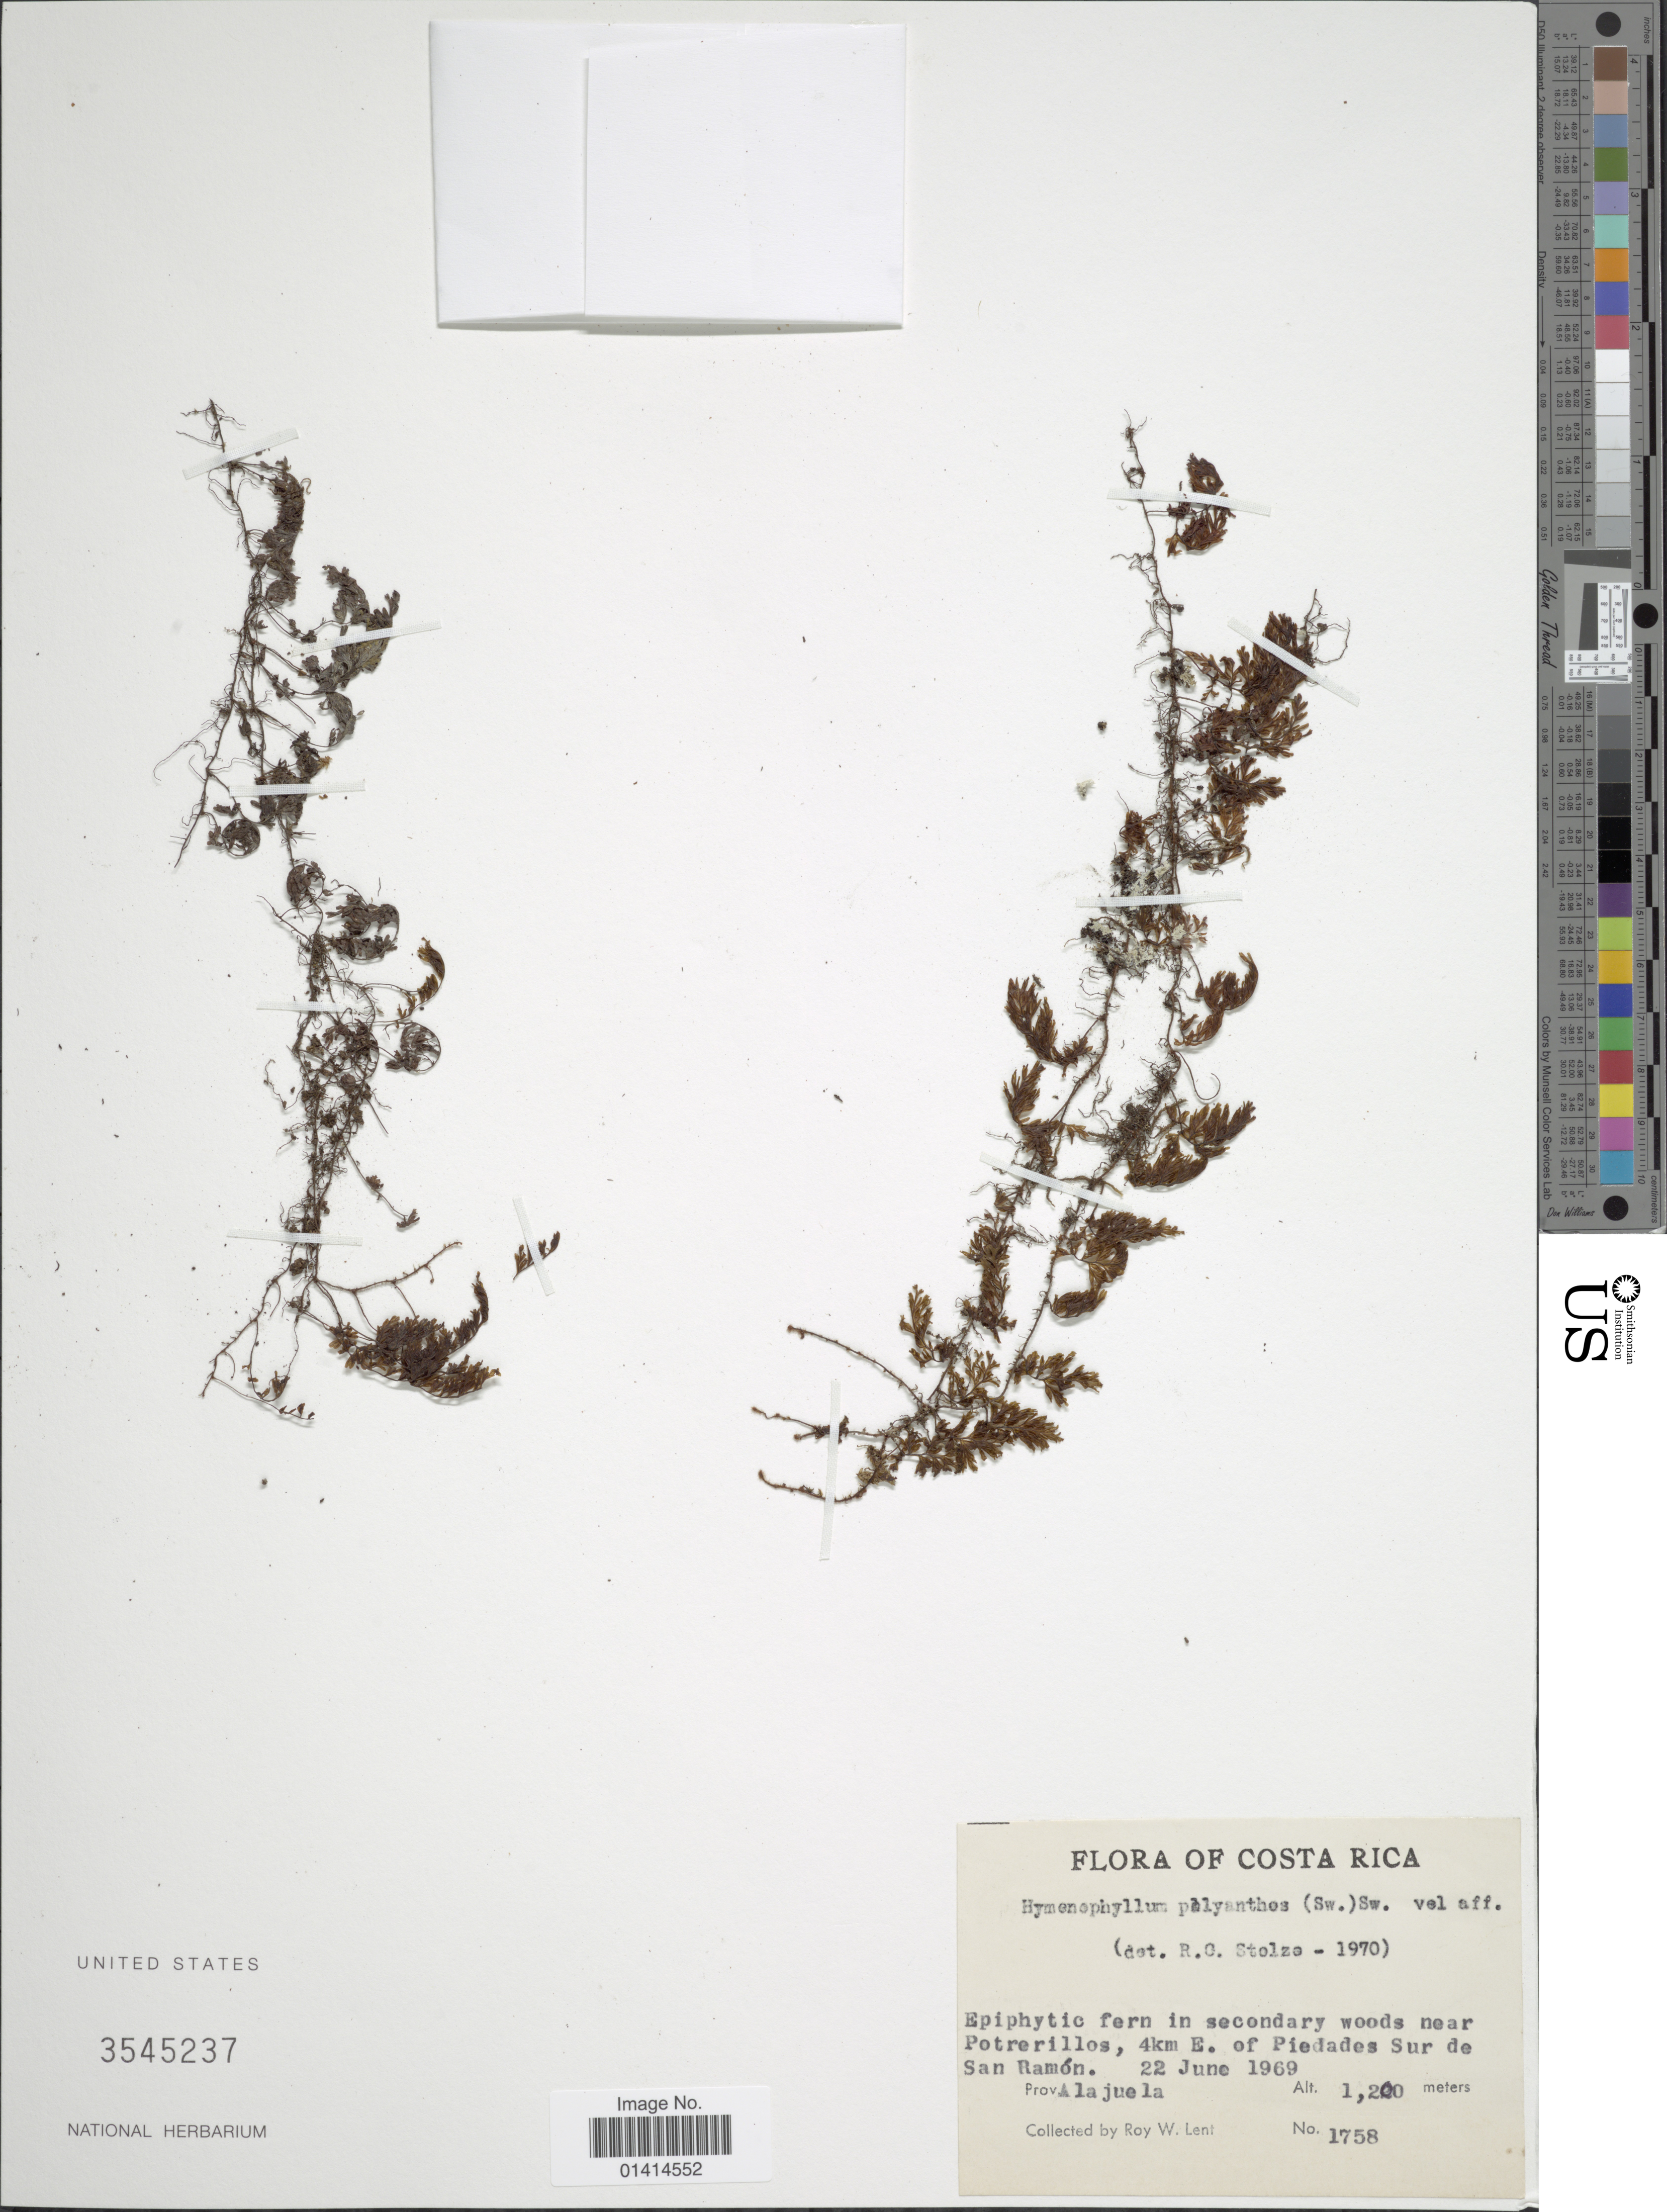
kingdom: Plantae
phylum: Tracheophyta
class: Polypodiopsida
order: Hymenophyllales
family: Hymenophyllaceae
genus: Hymenophyllum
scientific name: Hymenophyllum polyanthos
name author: (Sw.) Sw.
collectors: R. W. Lent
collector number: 1758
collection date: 1969-06-22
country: Costa Rica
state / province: Alajuela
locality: Potrerillos, 4km E of Piedades Sure de San Ramón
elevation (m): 1200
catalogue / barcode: US 3545237